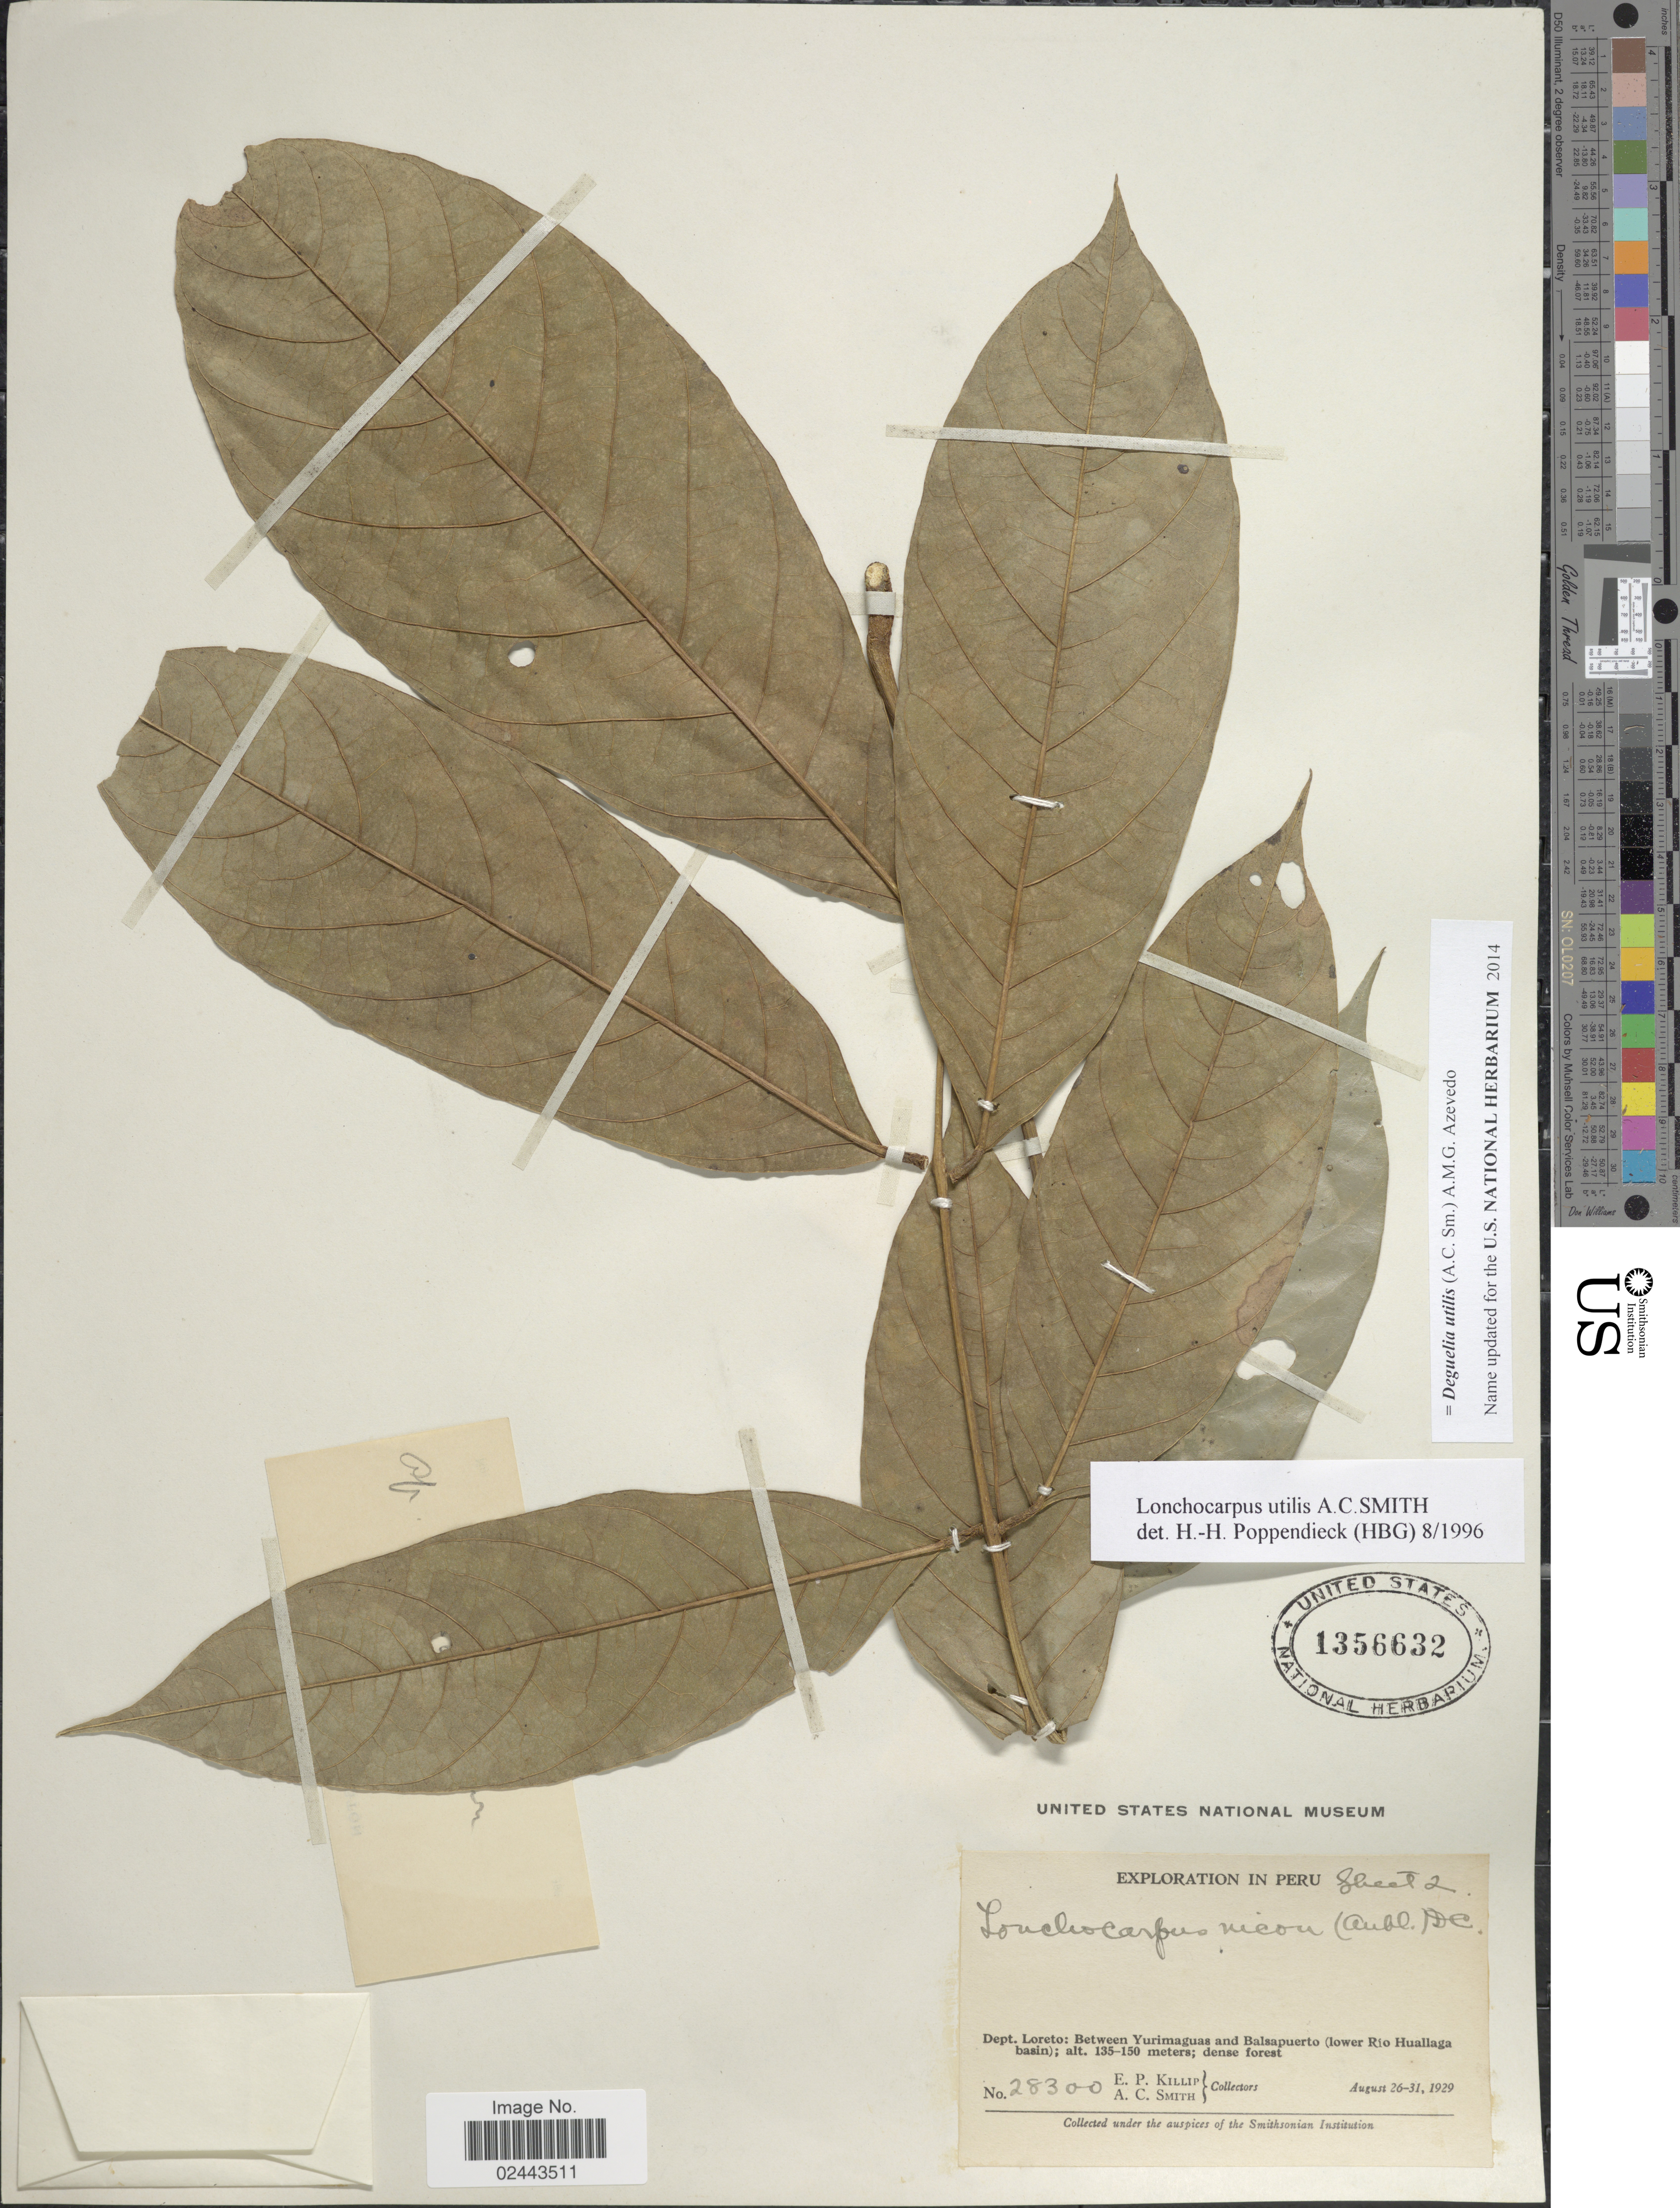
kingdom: Plantae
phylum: Tracheophyta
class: Magnoliopsida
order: Fabales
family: Fabaceae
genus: Deguelia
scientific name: Deguelia utilis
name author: (A.C. Sm.) A.M.G. Azevedo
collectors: E. P. Killip & A. C. Smith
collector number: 28300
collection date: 1929-08-26/1929-08-31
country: Peru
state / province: Loreto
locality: Between Yurimaguas and Balsapuerto (lower Rio Huallaga basin); dense forest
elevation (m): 130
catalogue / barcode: US 1356632